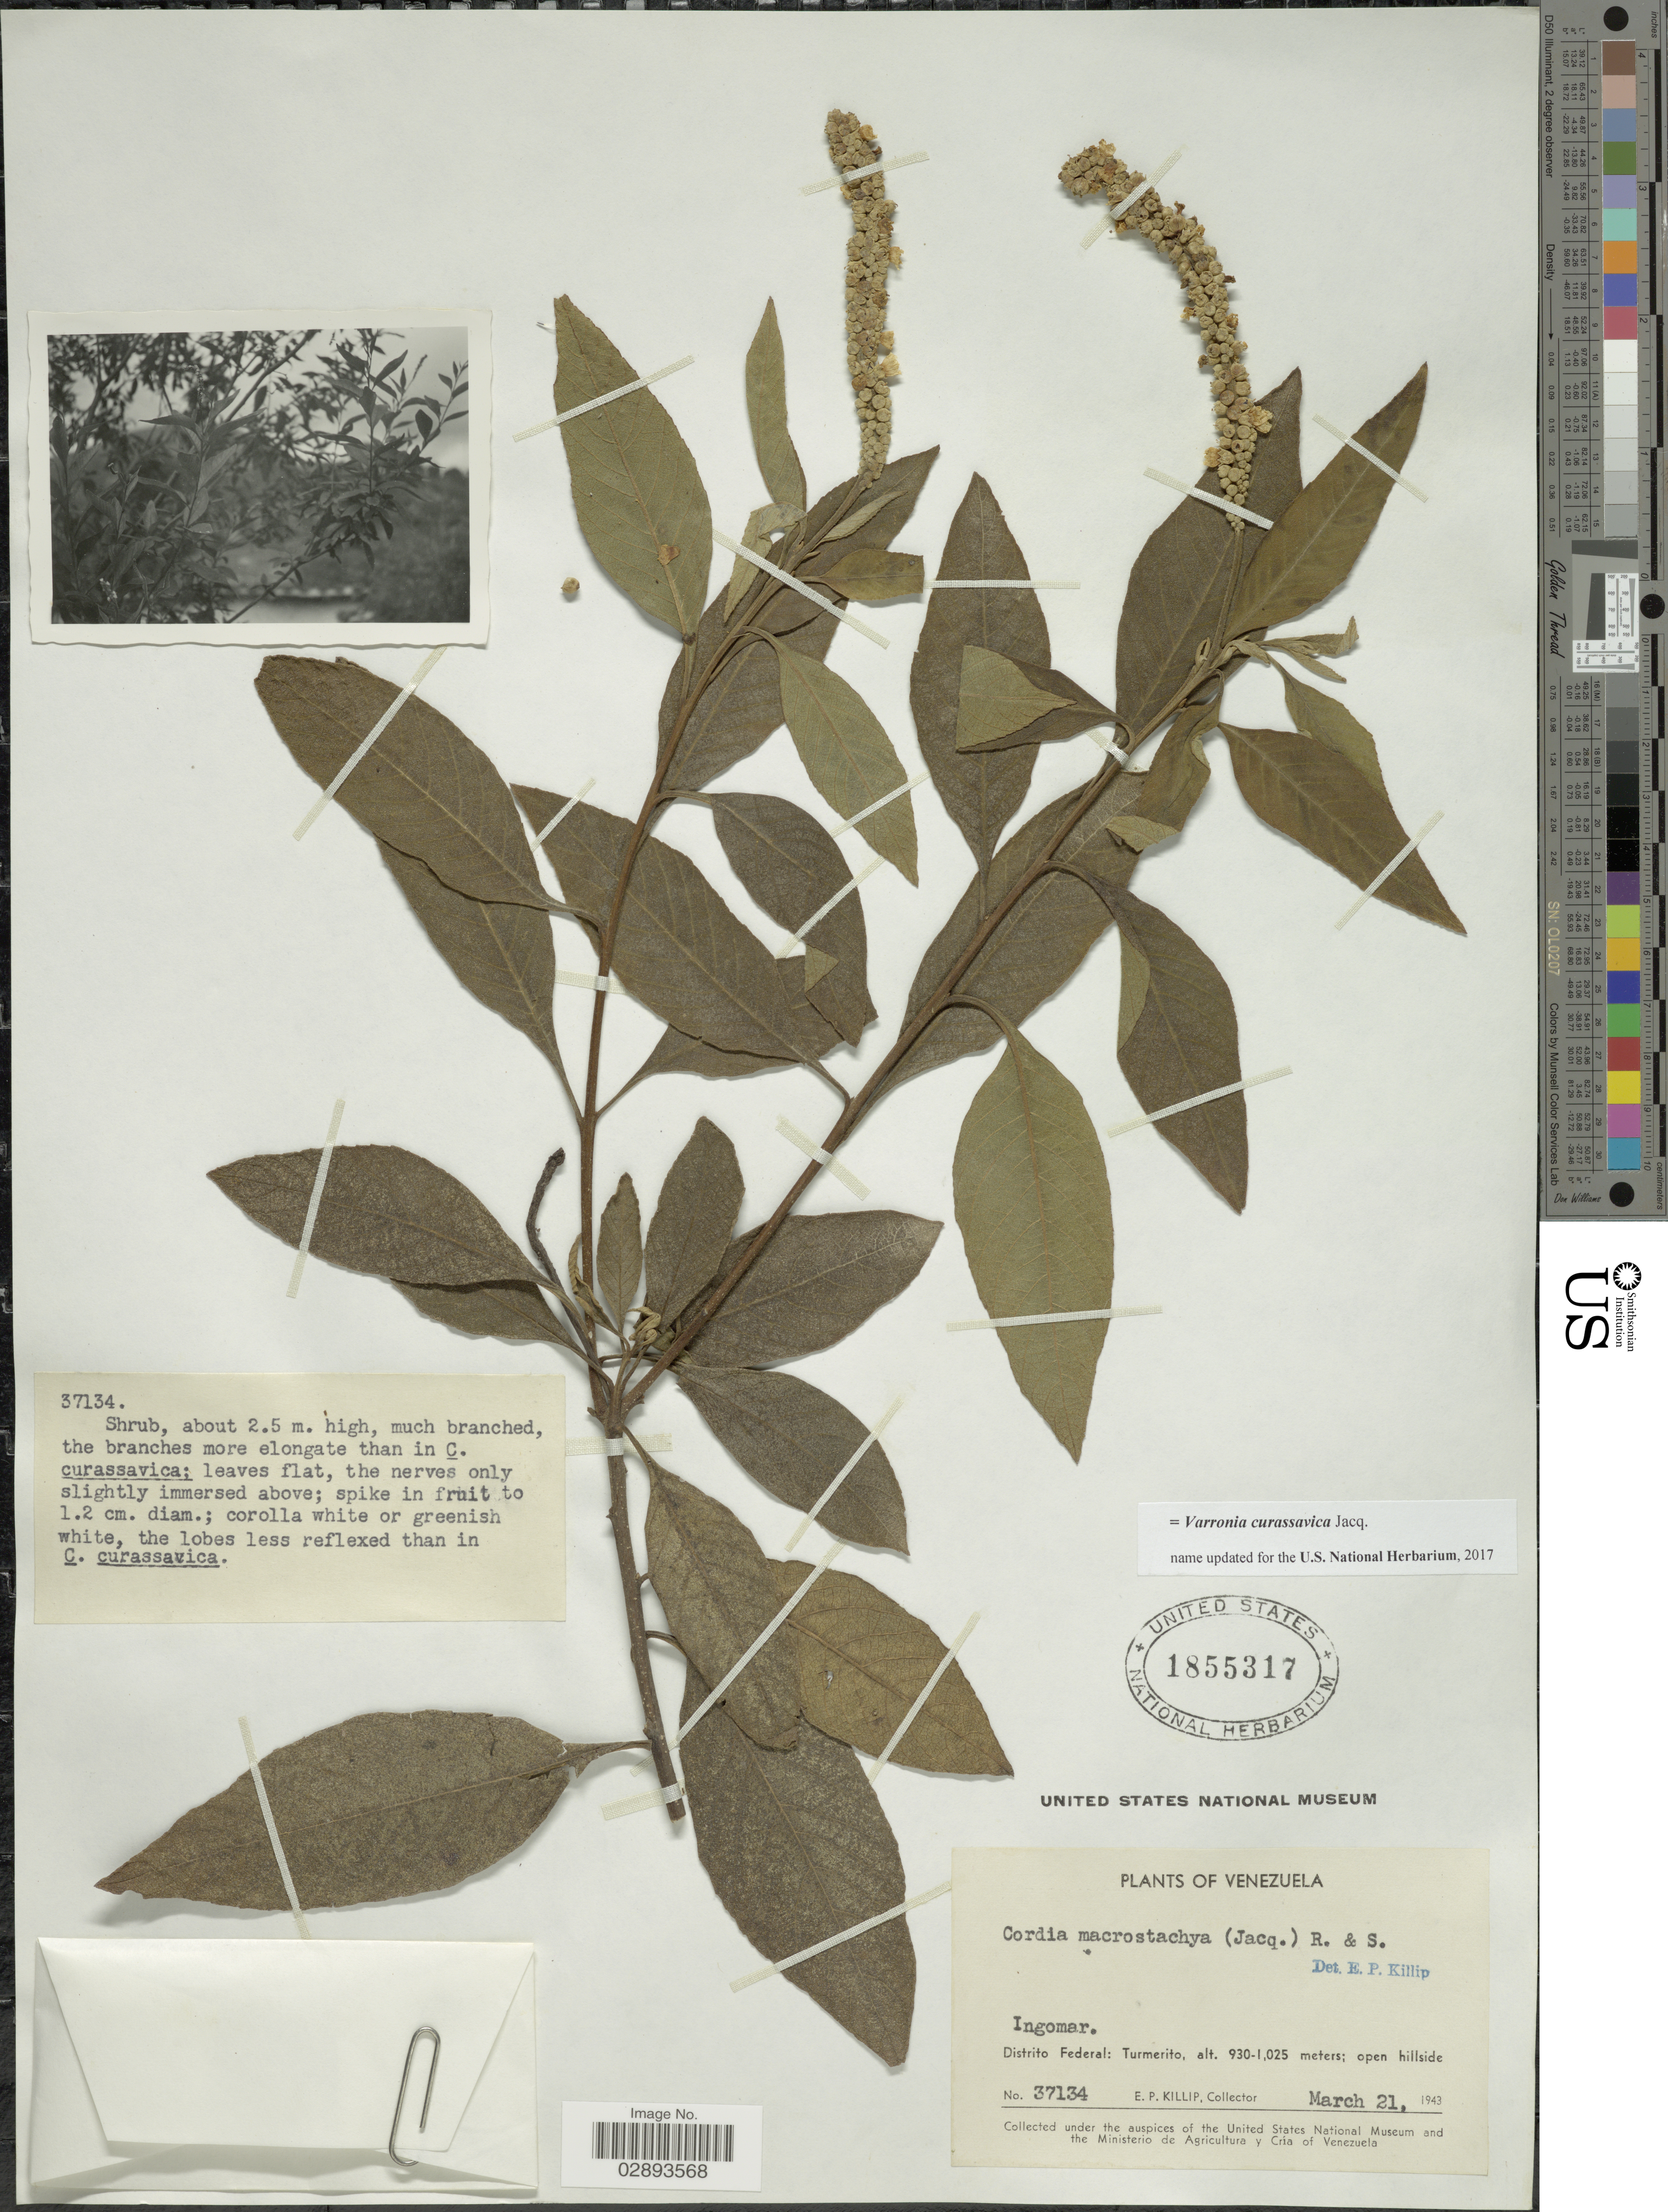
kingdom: Plantae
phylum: Tracheophyta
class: Magnoliopsida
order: Boraginales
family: Cordiaceae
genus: Varronia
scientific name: Varronia curassavica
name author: Jacq.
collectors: E. P. Killip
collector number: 37134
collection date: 1943-03-21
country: Venezuela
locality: Distrito Federal: Turmerito, Ingomar.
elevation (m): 930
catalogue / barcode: US 1855317